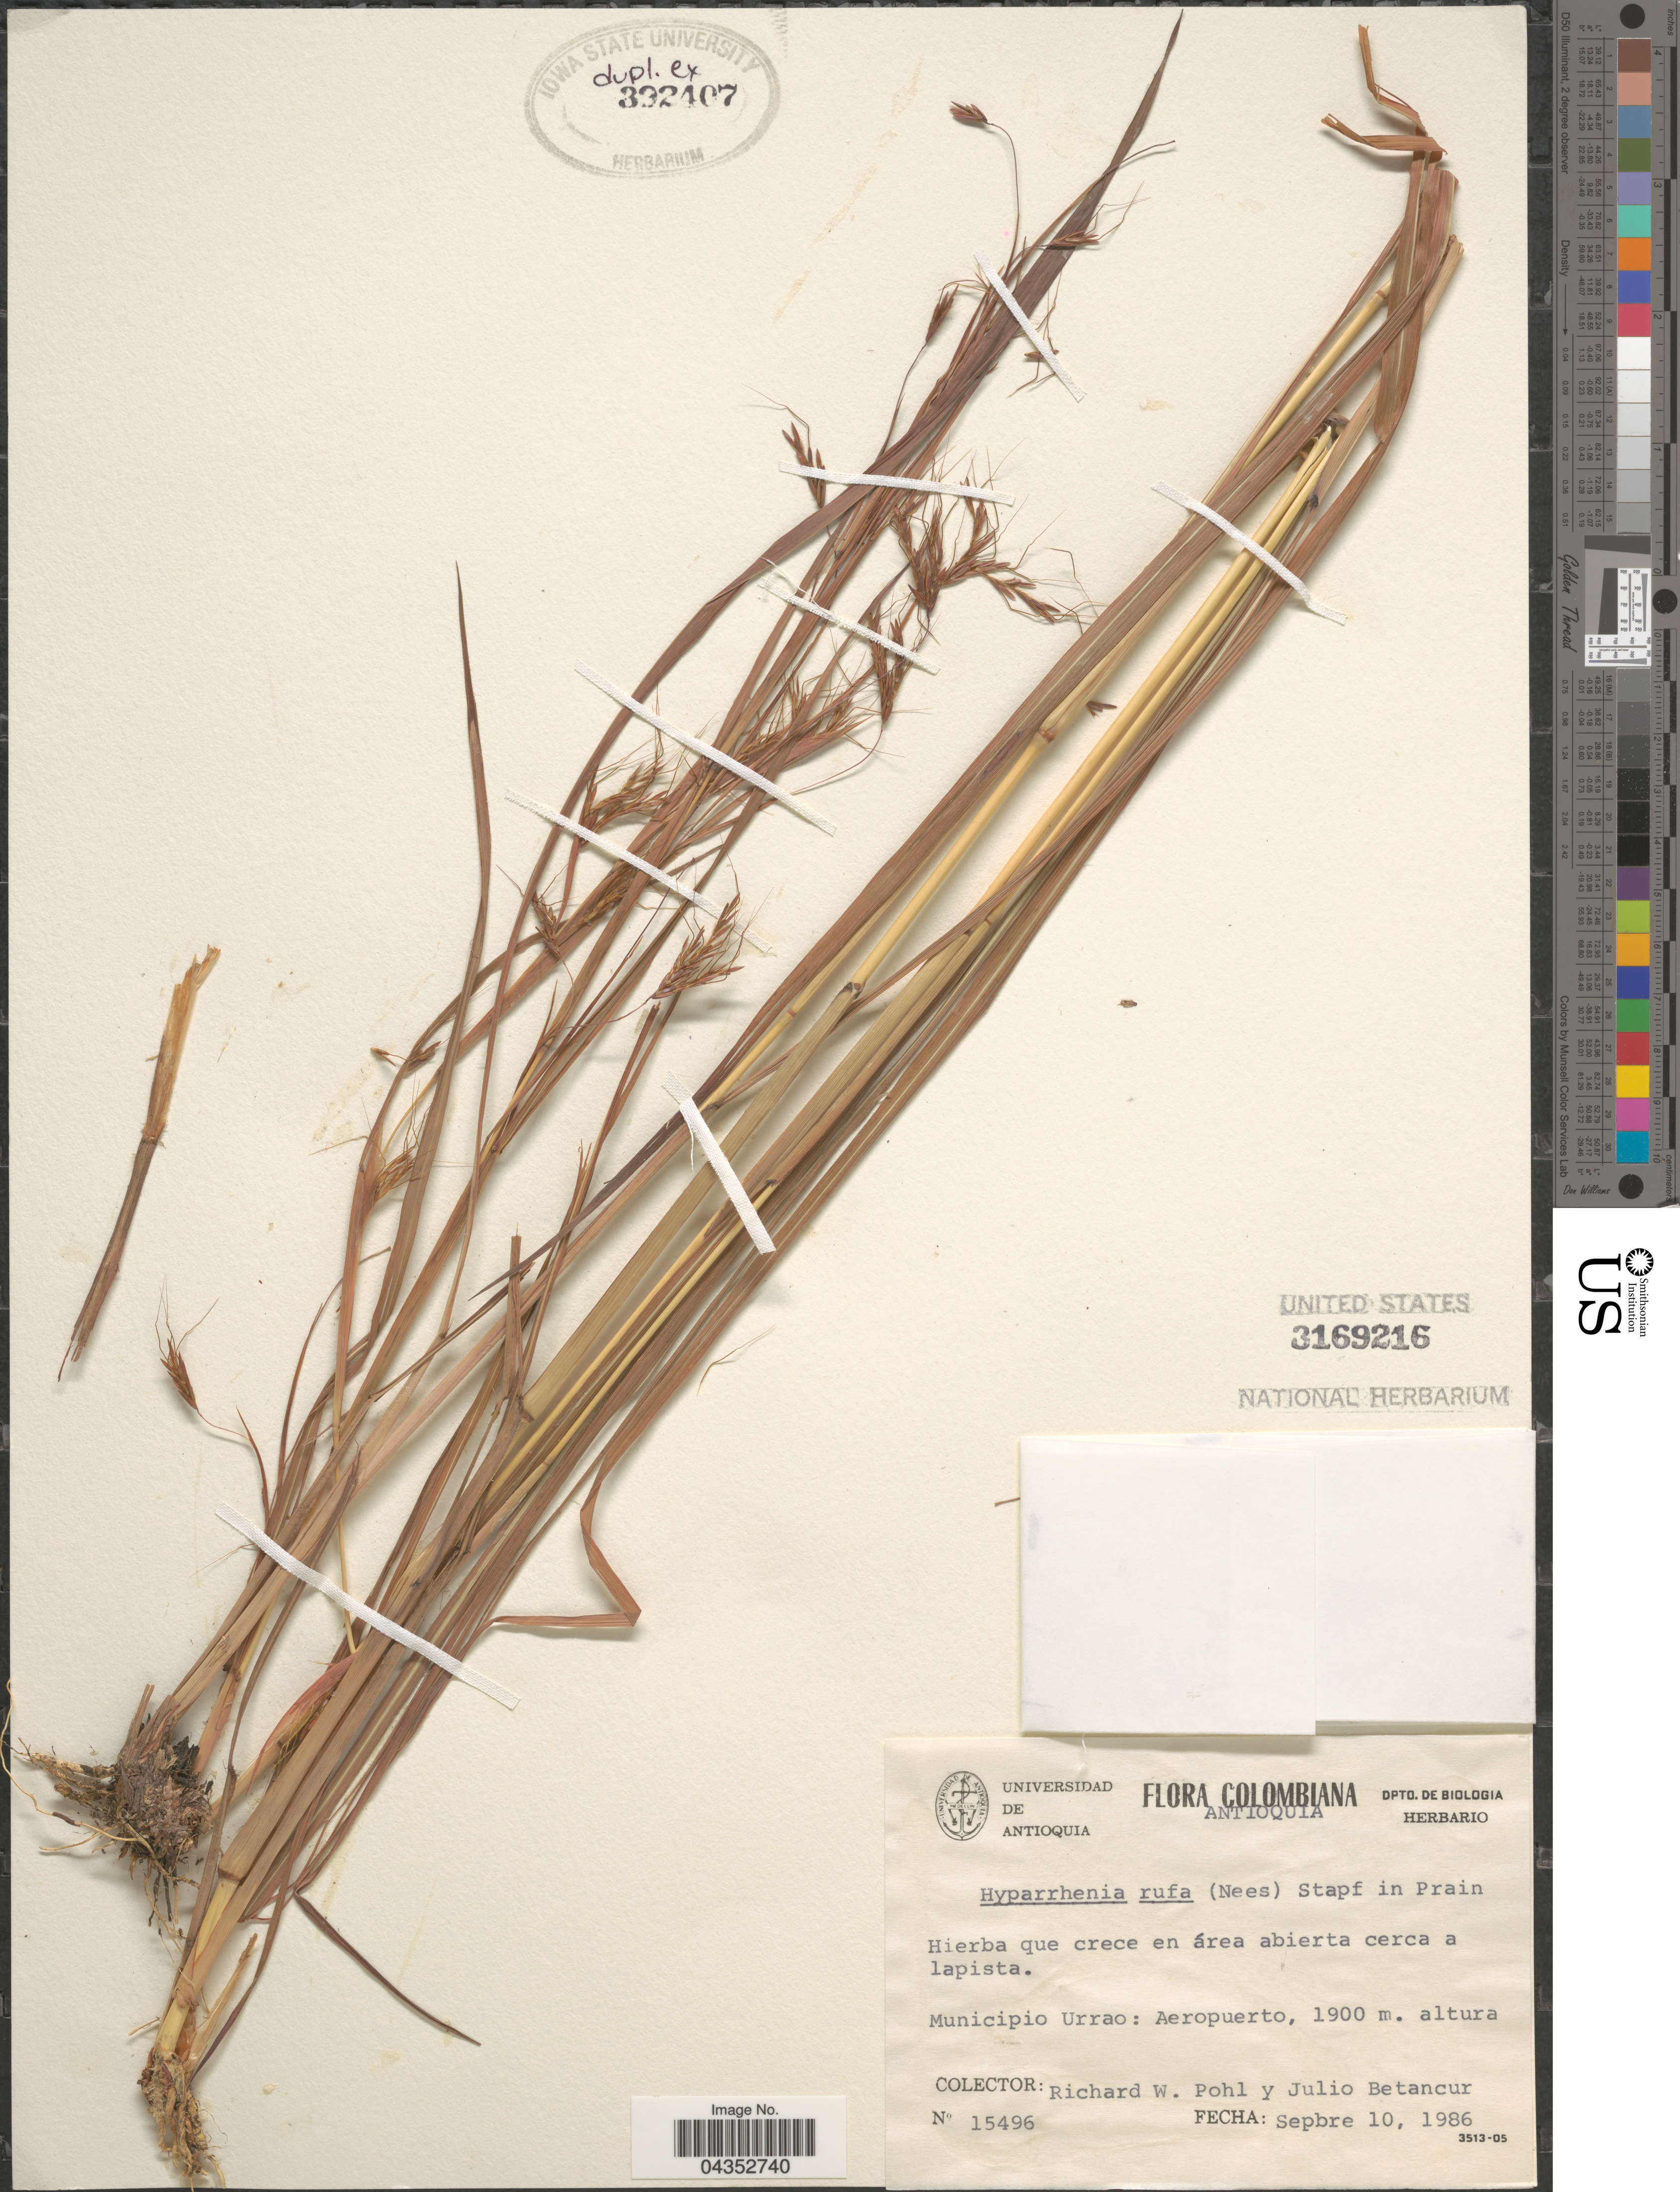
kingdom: Plantae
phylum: Tracheophyta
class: Liliopsida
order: Poales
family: Poaceae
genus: Hyparrhenia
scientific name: Hyparrhenia rufa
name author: (Nees) Stapf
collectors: R. W. Pohl & J. Betancur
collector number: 15496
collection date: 1986-09-10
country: Colombia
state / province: Antioquia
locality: Municipio Urrao: Aeropuerto.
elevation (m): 1900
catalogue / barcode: US 3169216